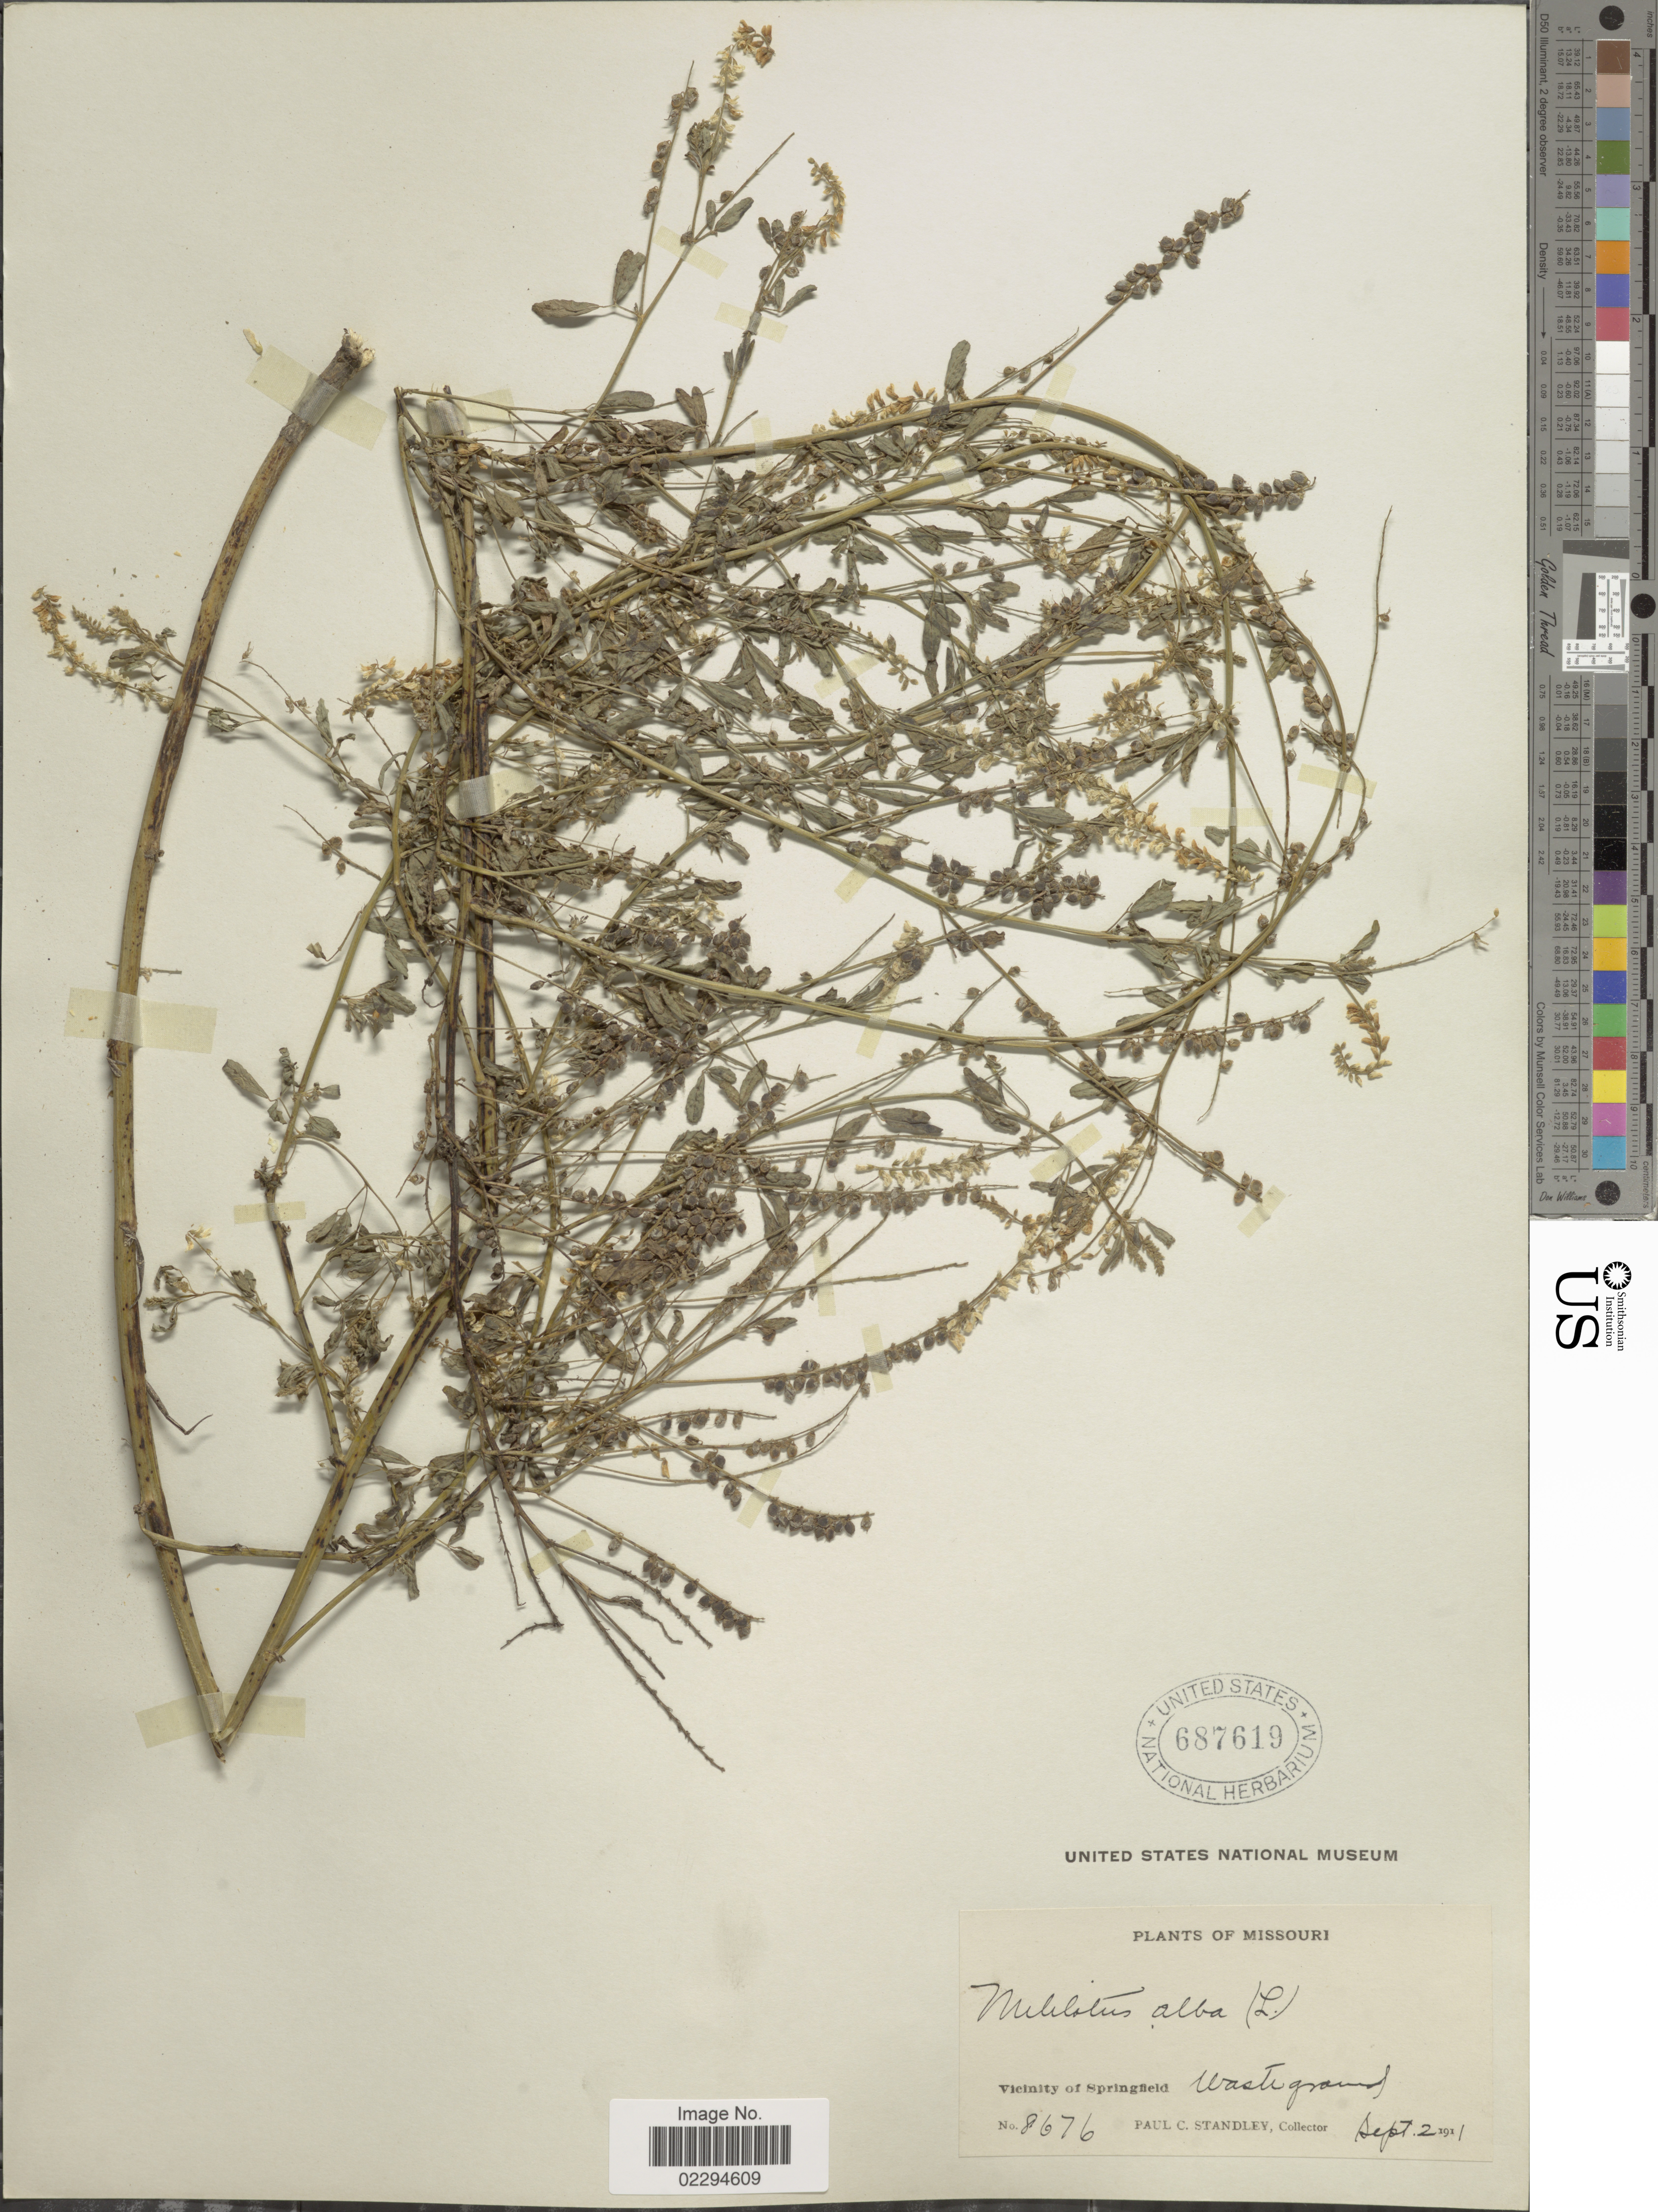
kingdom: Plantae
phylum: Tracheophyta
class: Magnoliopsida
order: Fabales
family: Fabaceae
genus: Melilotus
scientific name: Melilotus albus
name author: Medik.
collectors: P. C. Standley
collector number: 8676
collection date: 1911-09-02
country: United States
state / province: Missouri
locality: Vicinity of Springfield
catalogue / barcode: US 687619